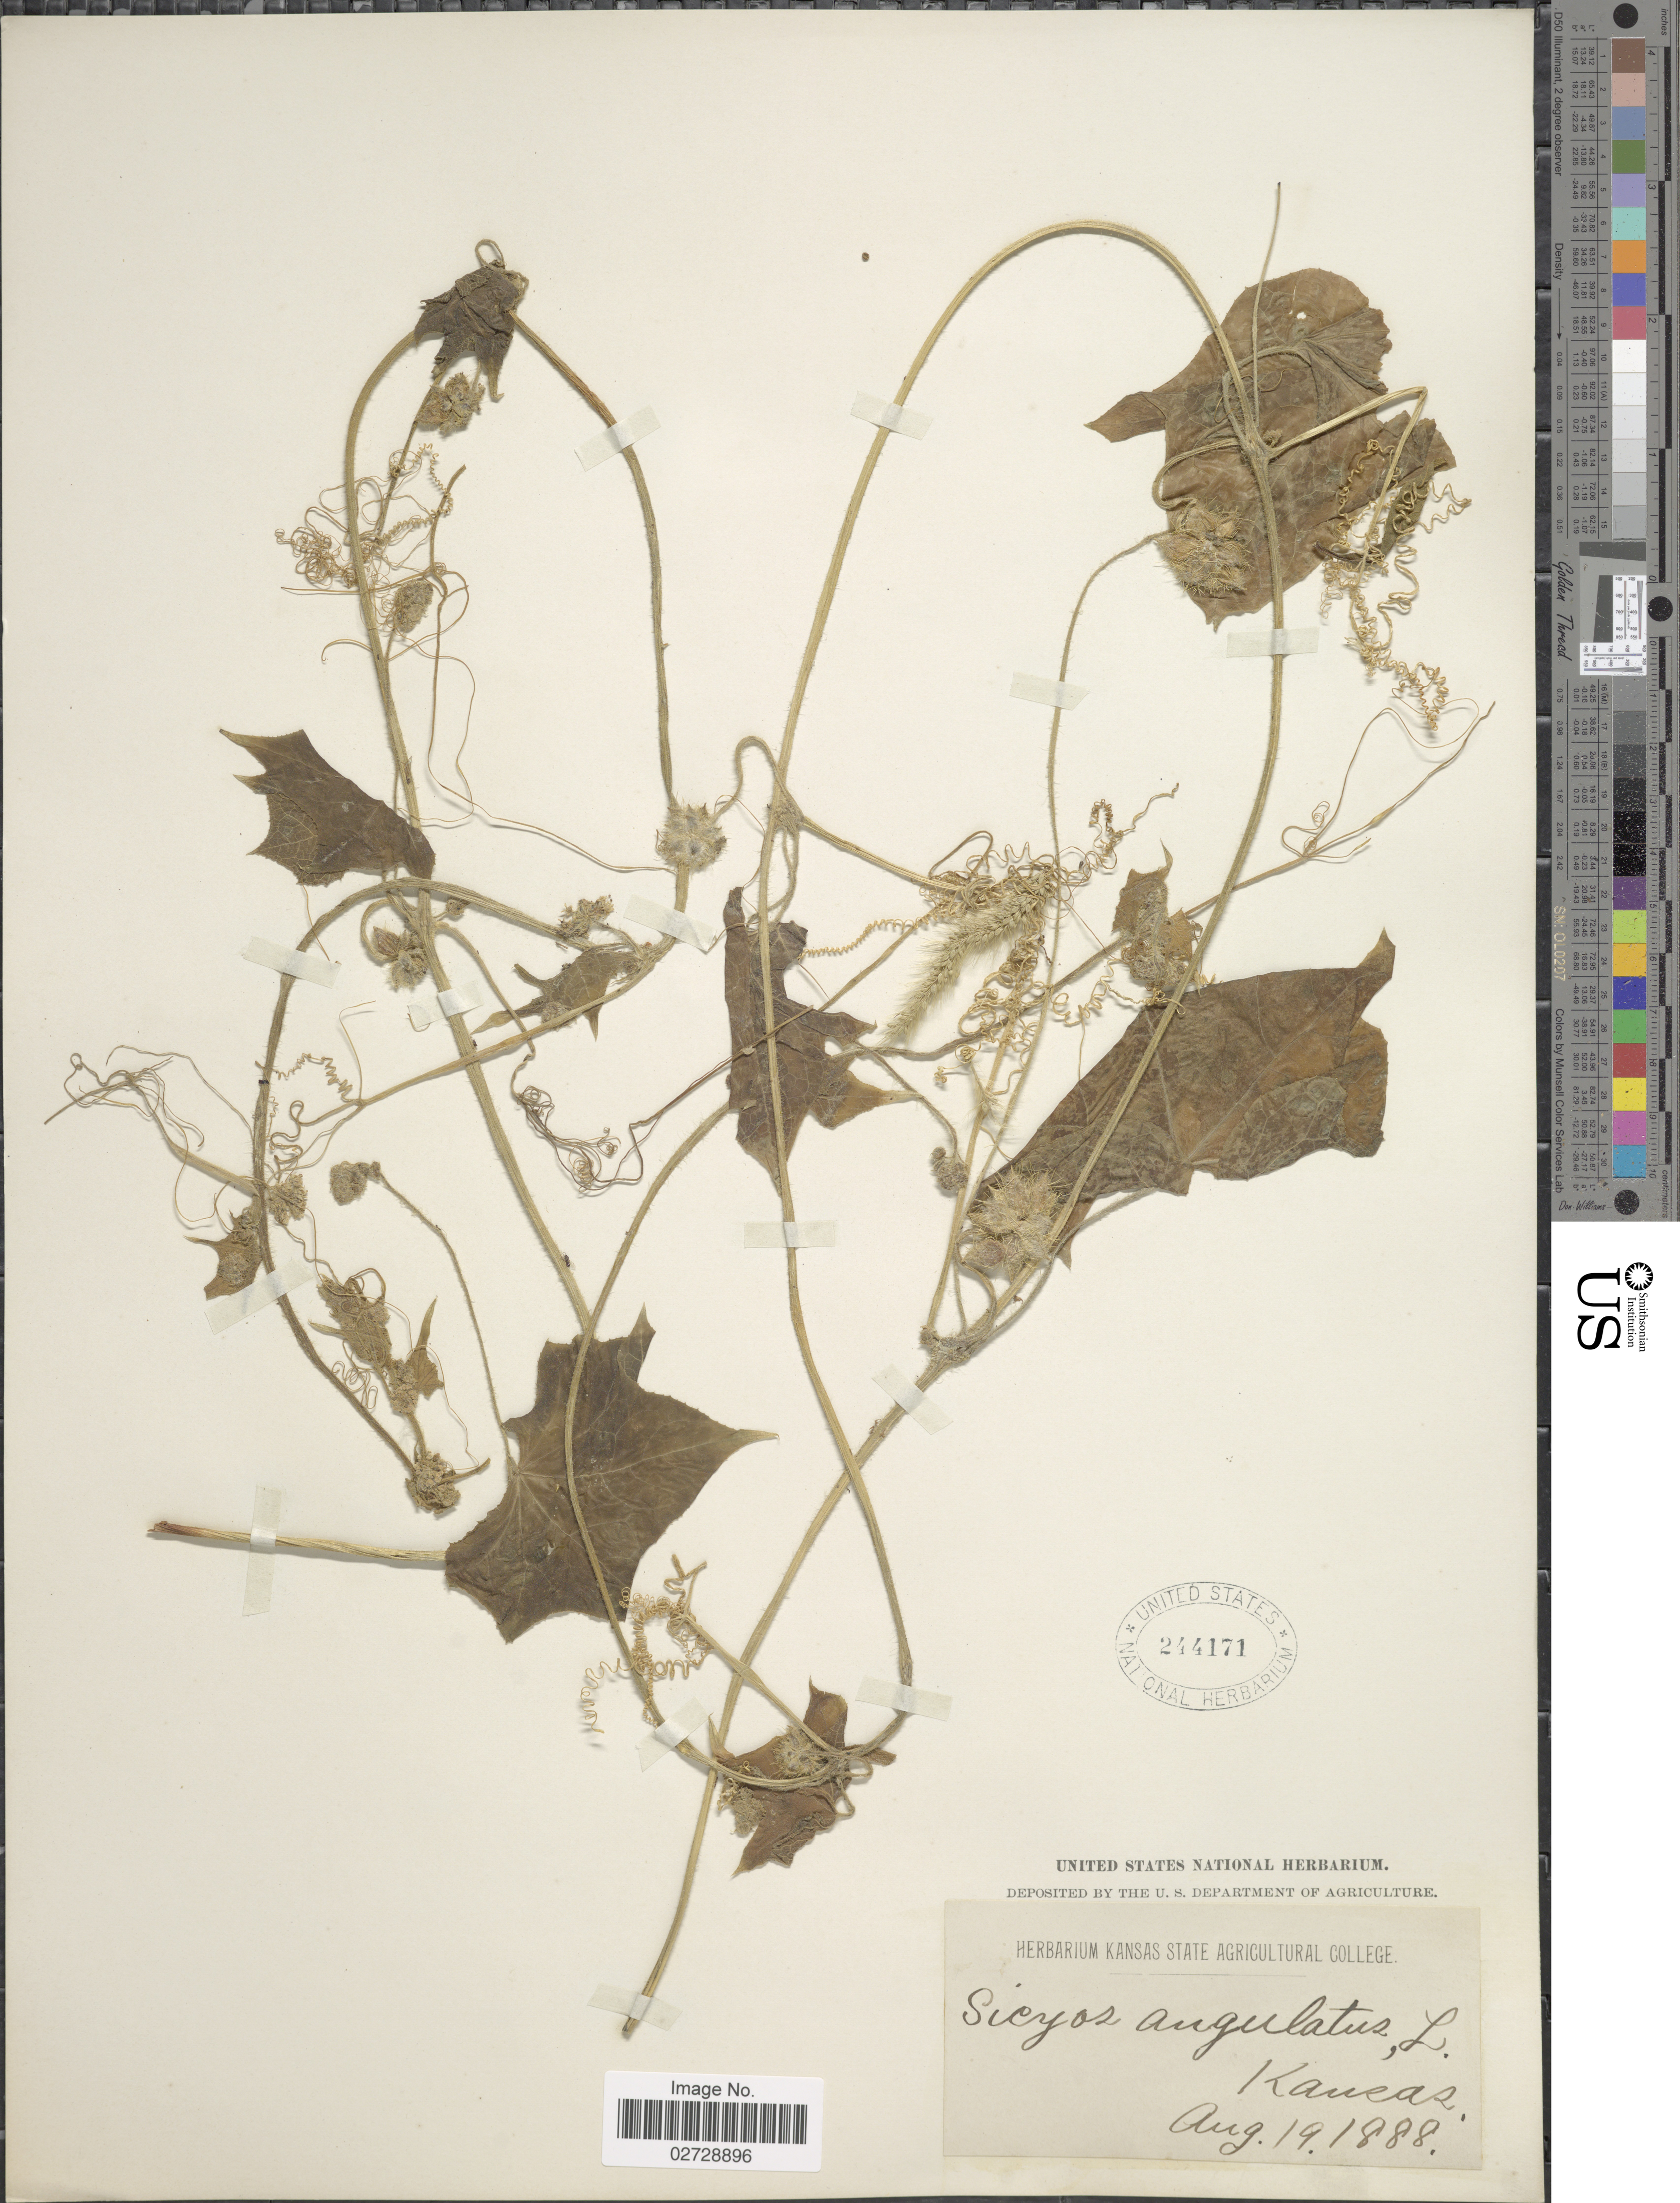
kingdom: Plantae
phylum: Tracheophyta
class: Magnoliopsida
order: Cucurbitales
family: Cucurbitaceae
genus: Sicyos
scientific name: Sicyos angulatus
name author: L.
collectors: ex herb. Kansas State Agricultural College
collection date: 1888-08-19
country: United States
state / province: Kansas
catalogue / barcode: US 244171